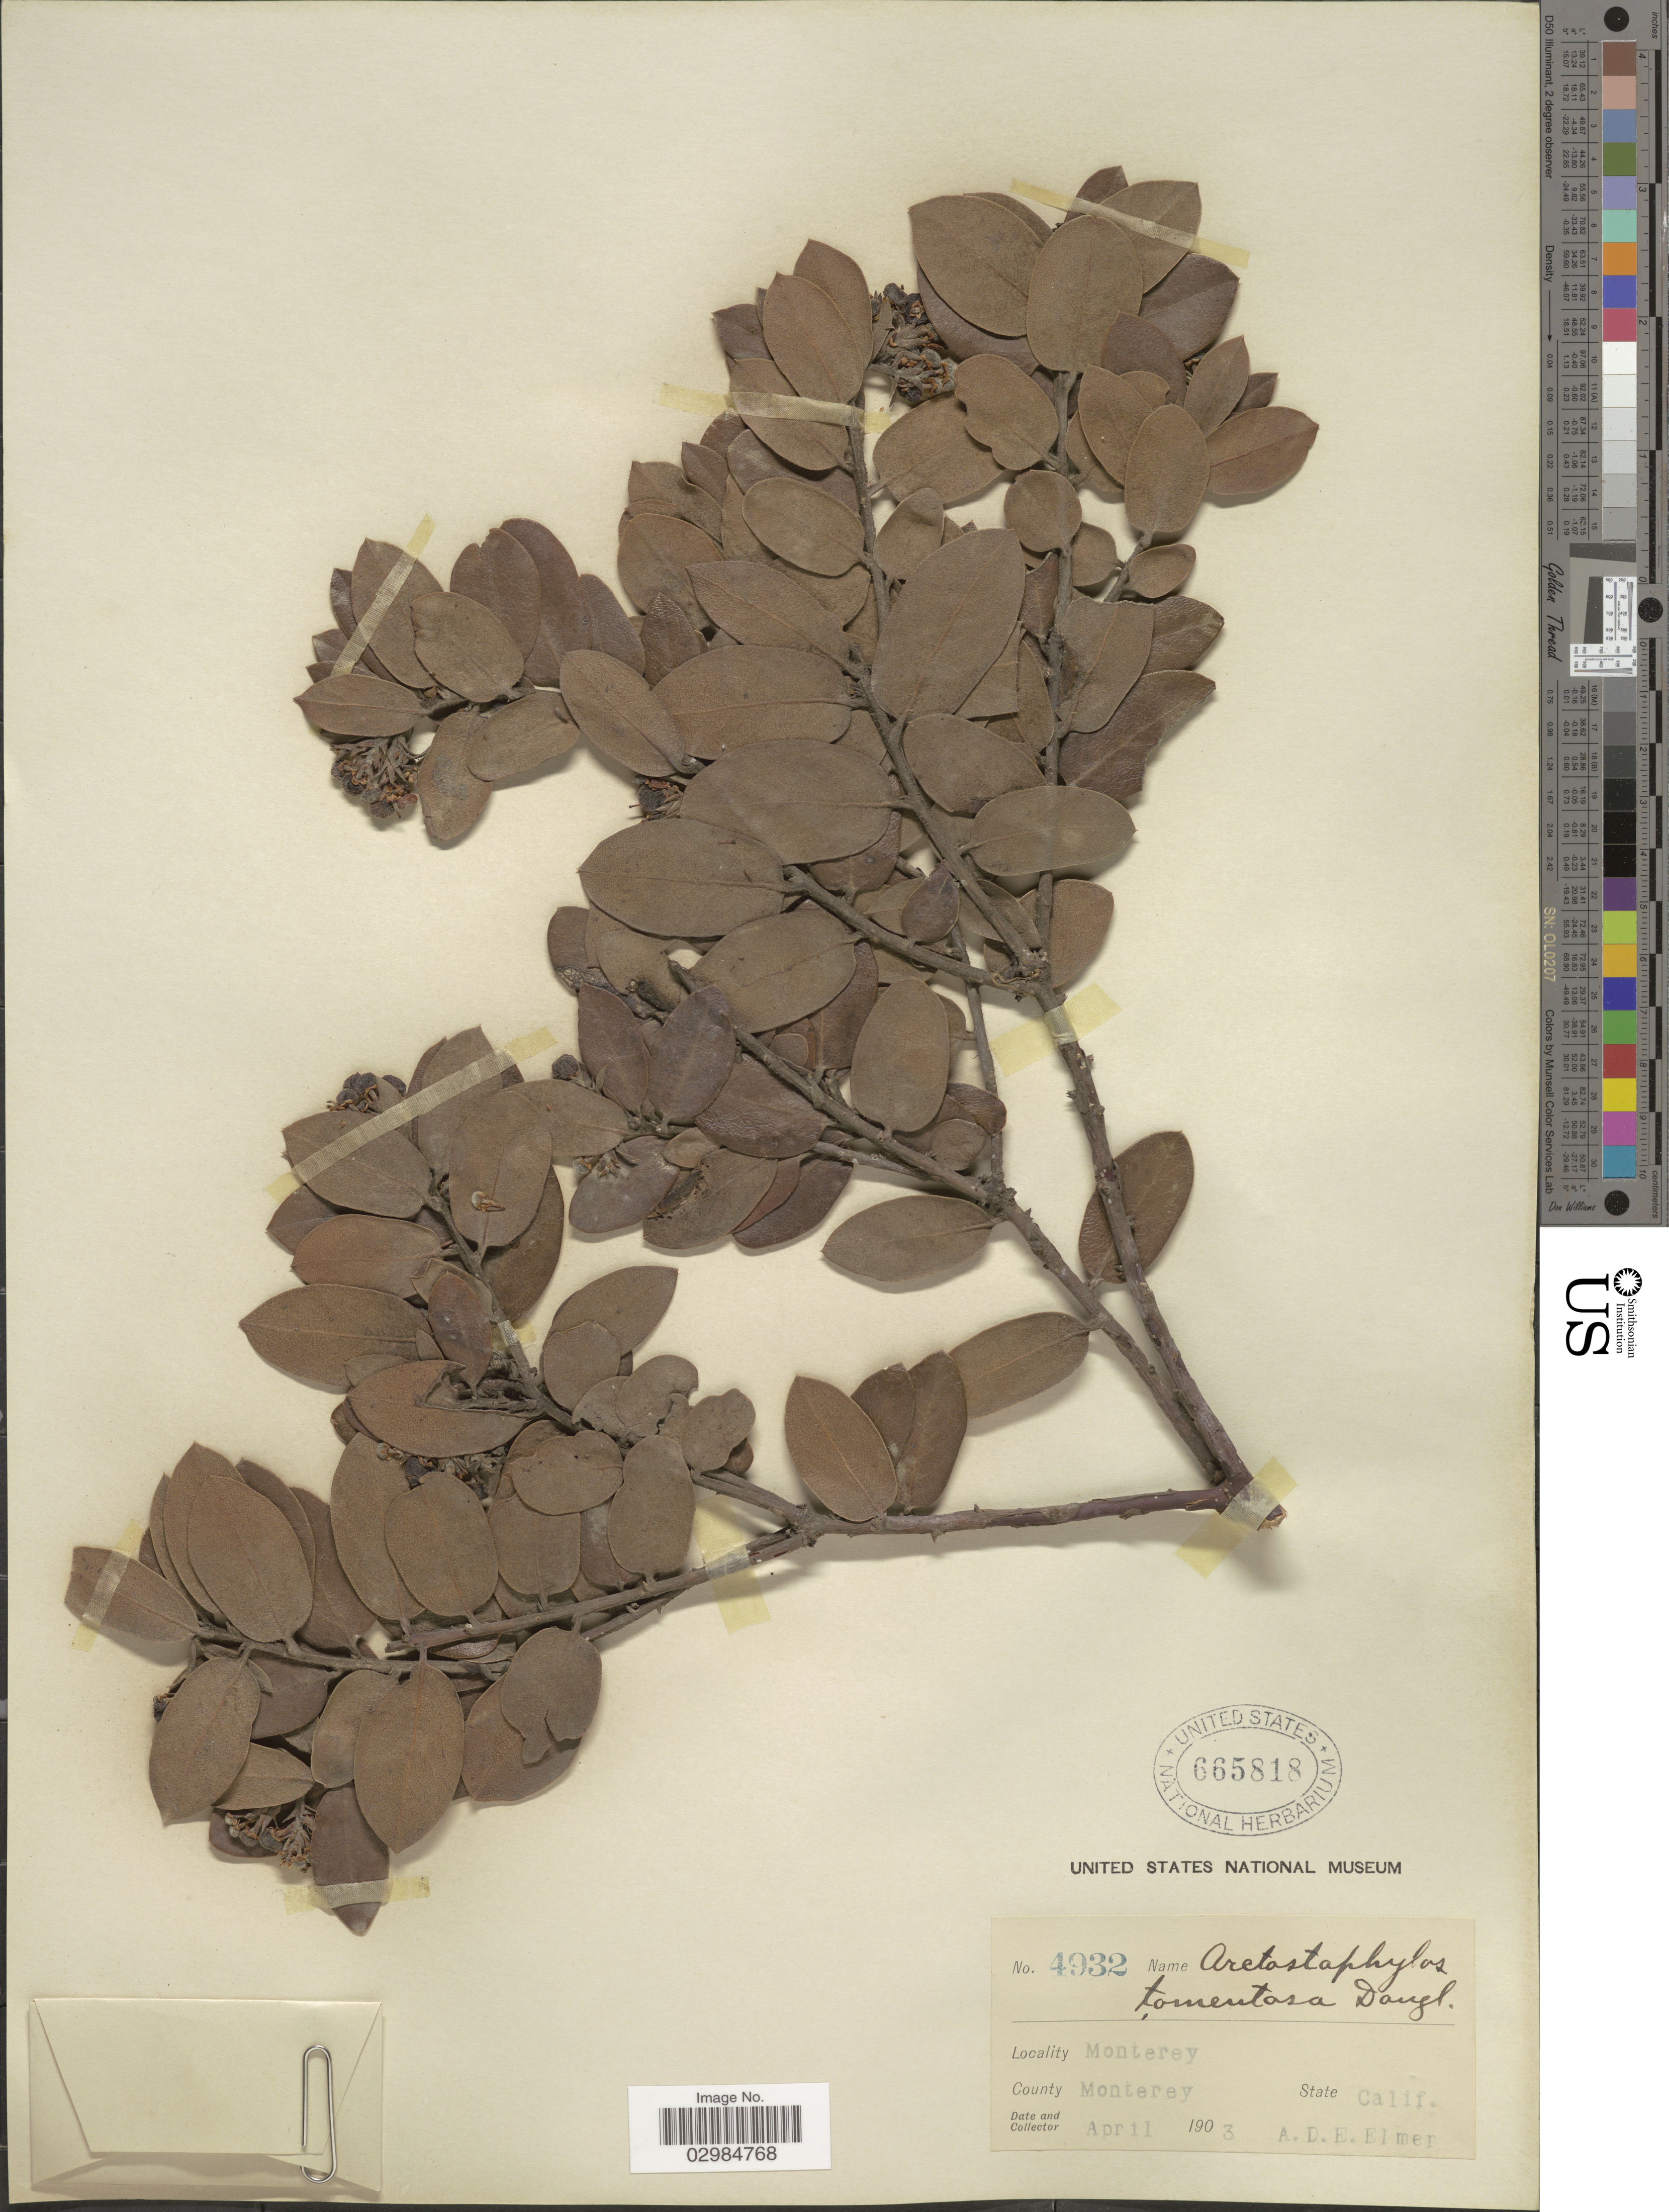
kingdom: Plantae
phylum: Tracheophyta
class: Magnoliopsida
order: Ericales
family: Ericaceae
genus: Arctostaphylos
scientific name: Arctostaphylos tomentosa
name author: (Pursh) Lindl.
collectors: A. D. E. Elmer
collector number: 4932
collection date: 1903-04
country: United States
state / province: California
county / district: Monterey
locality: Monterey. County Monterey.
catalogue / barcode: US 665818